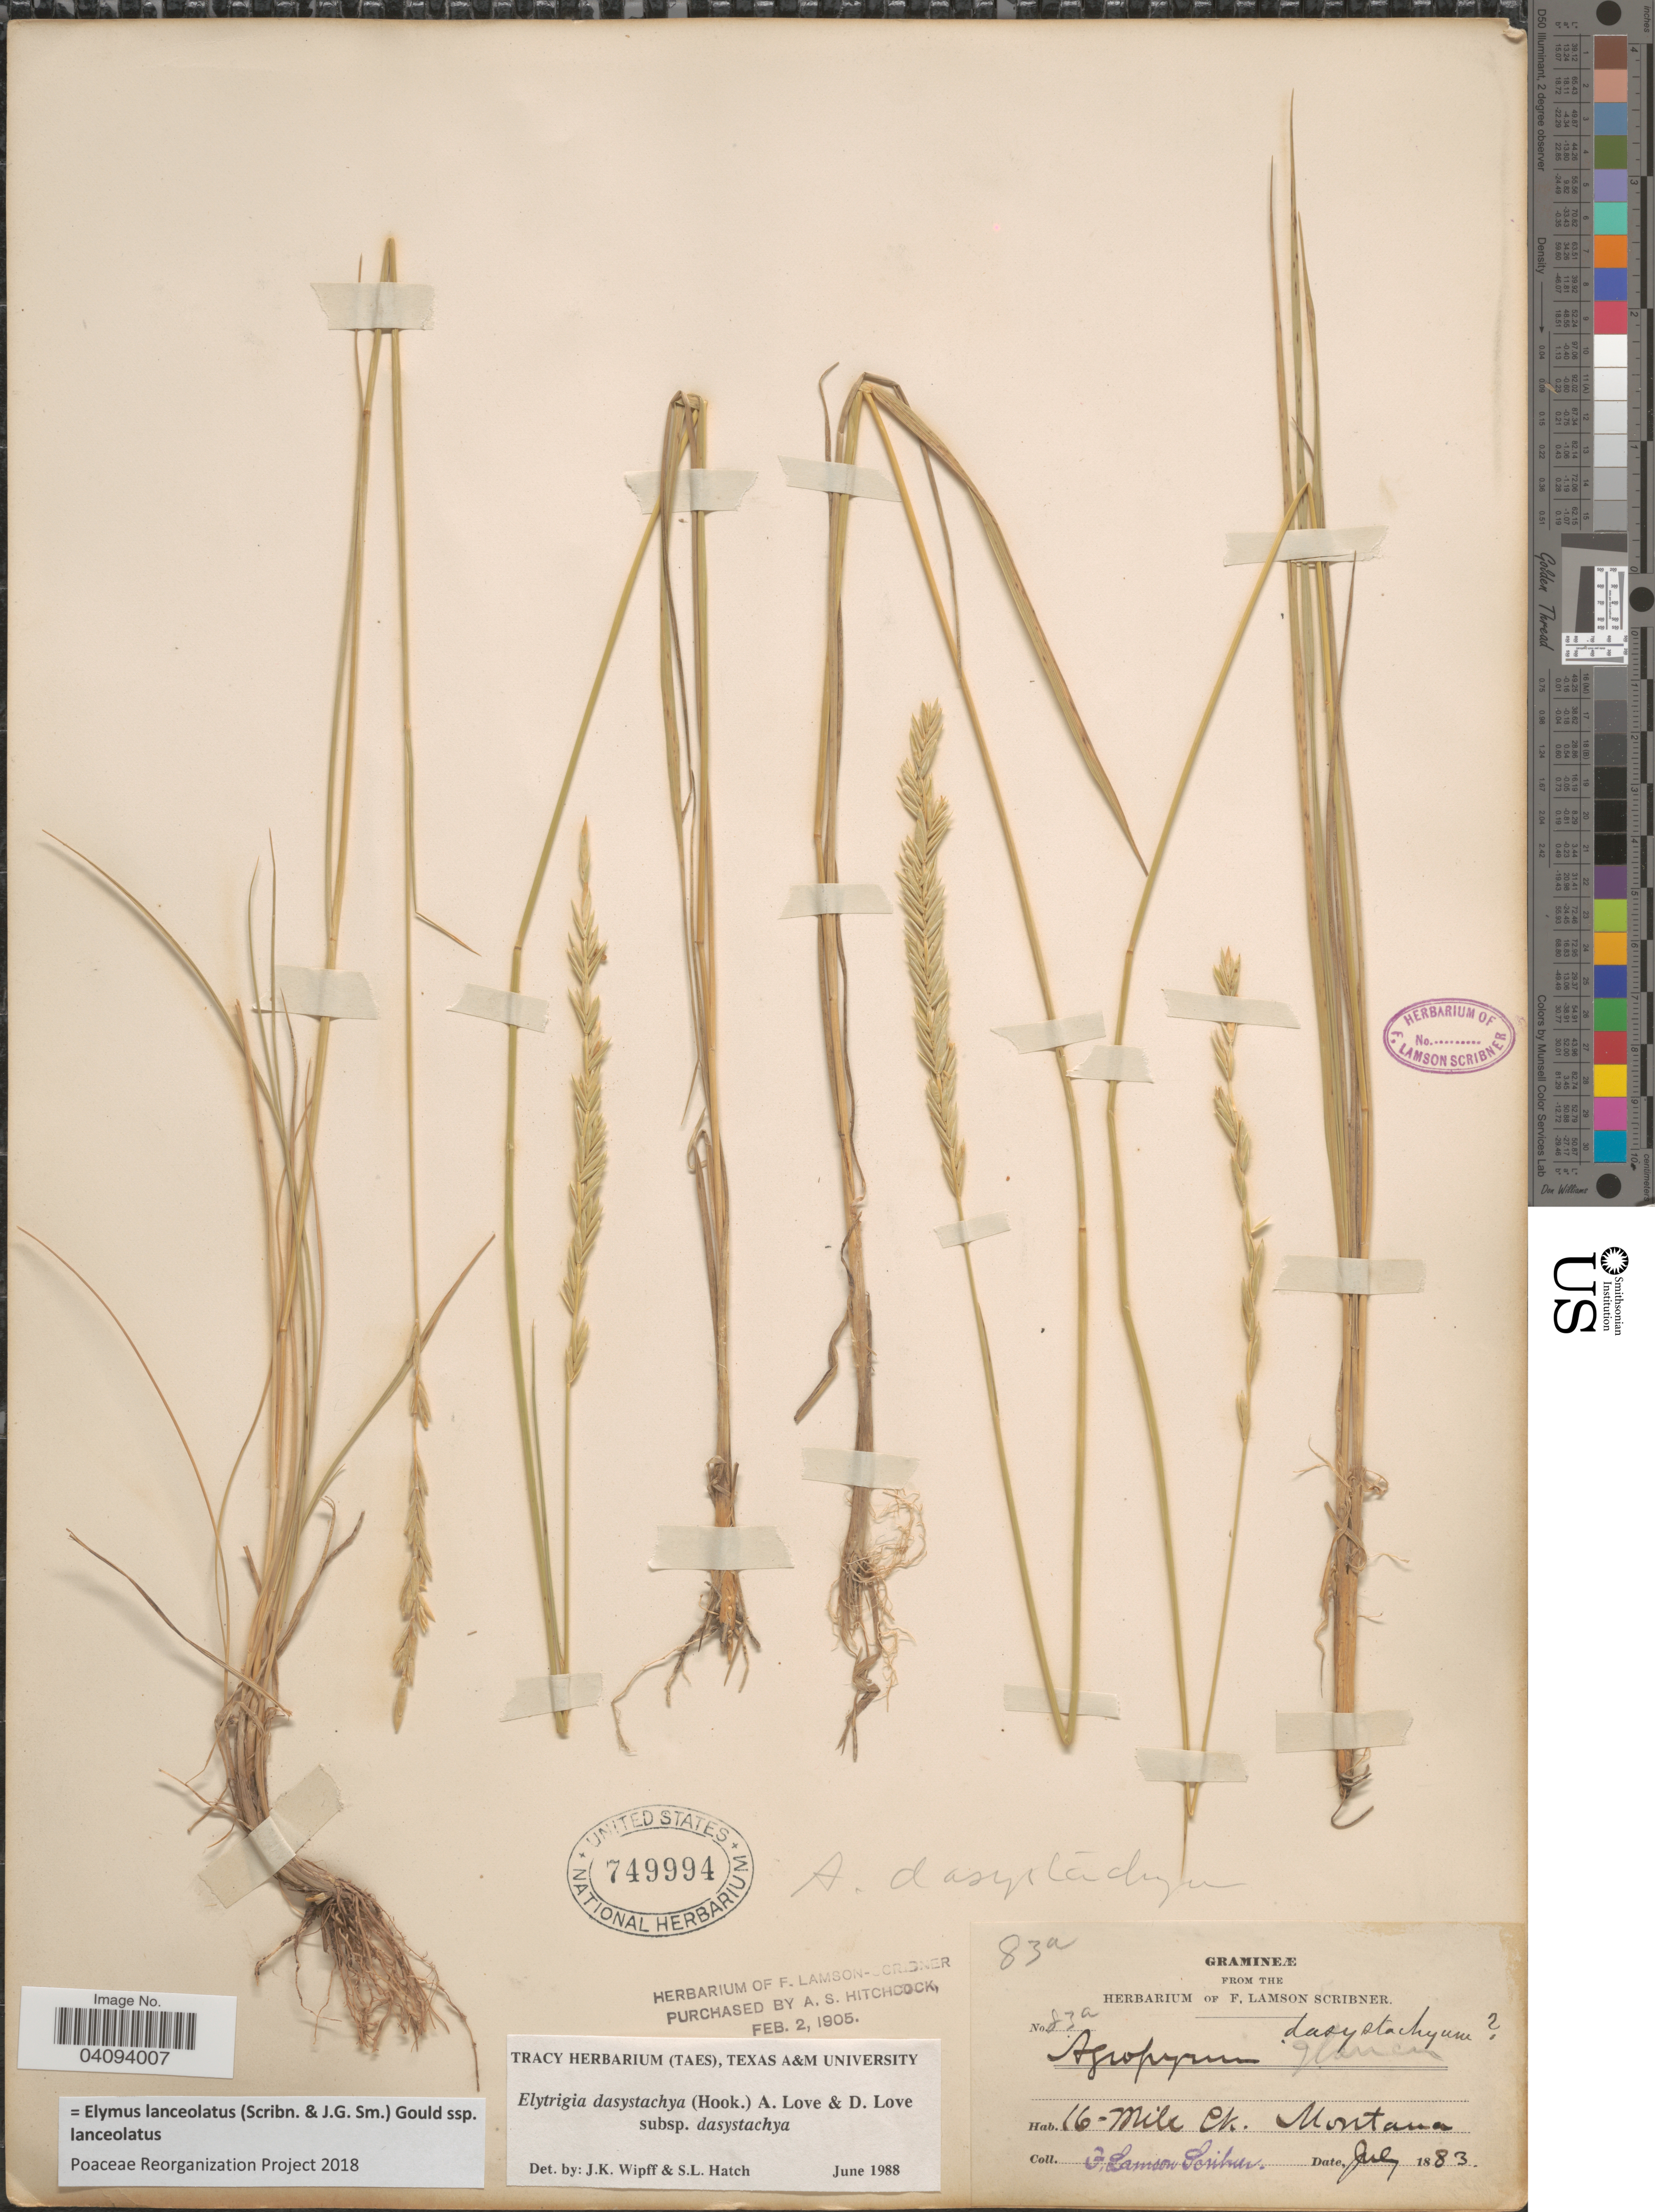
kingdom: Plantae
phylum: Tracheophyta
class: Liliopsida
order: Poales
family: Poaceae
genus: Elymus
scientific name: Elymus lanceolatus subsp. lanceolatus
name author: (Scribn. & J.G. Sm.) Gould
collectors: F. Lamson-Scribner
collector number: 83a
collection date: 1883-07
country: United States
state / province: Montana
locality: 16-Mile Ck.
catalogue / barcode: US 749994